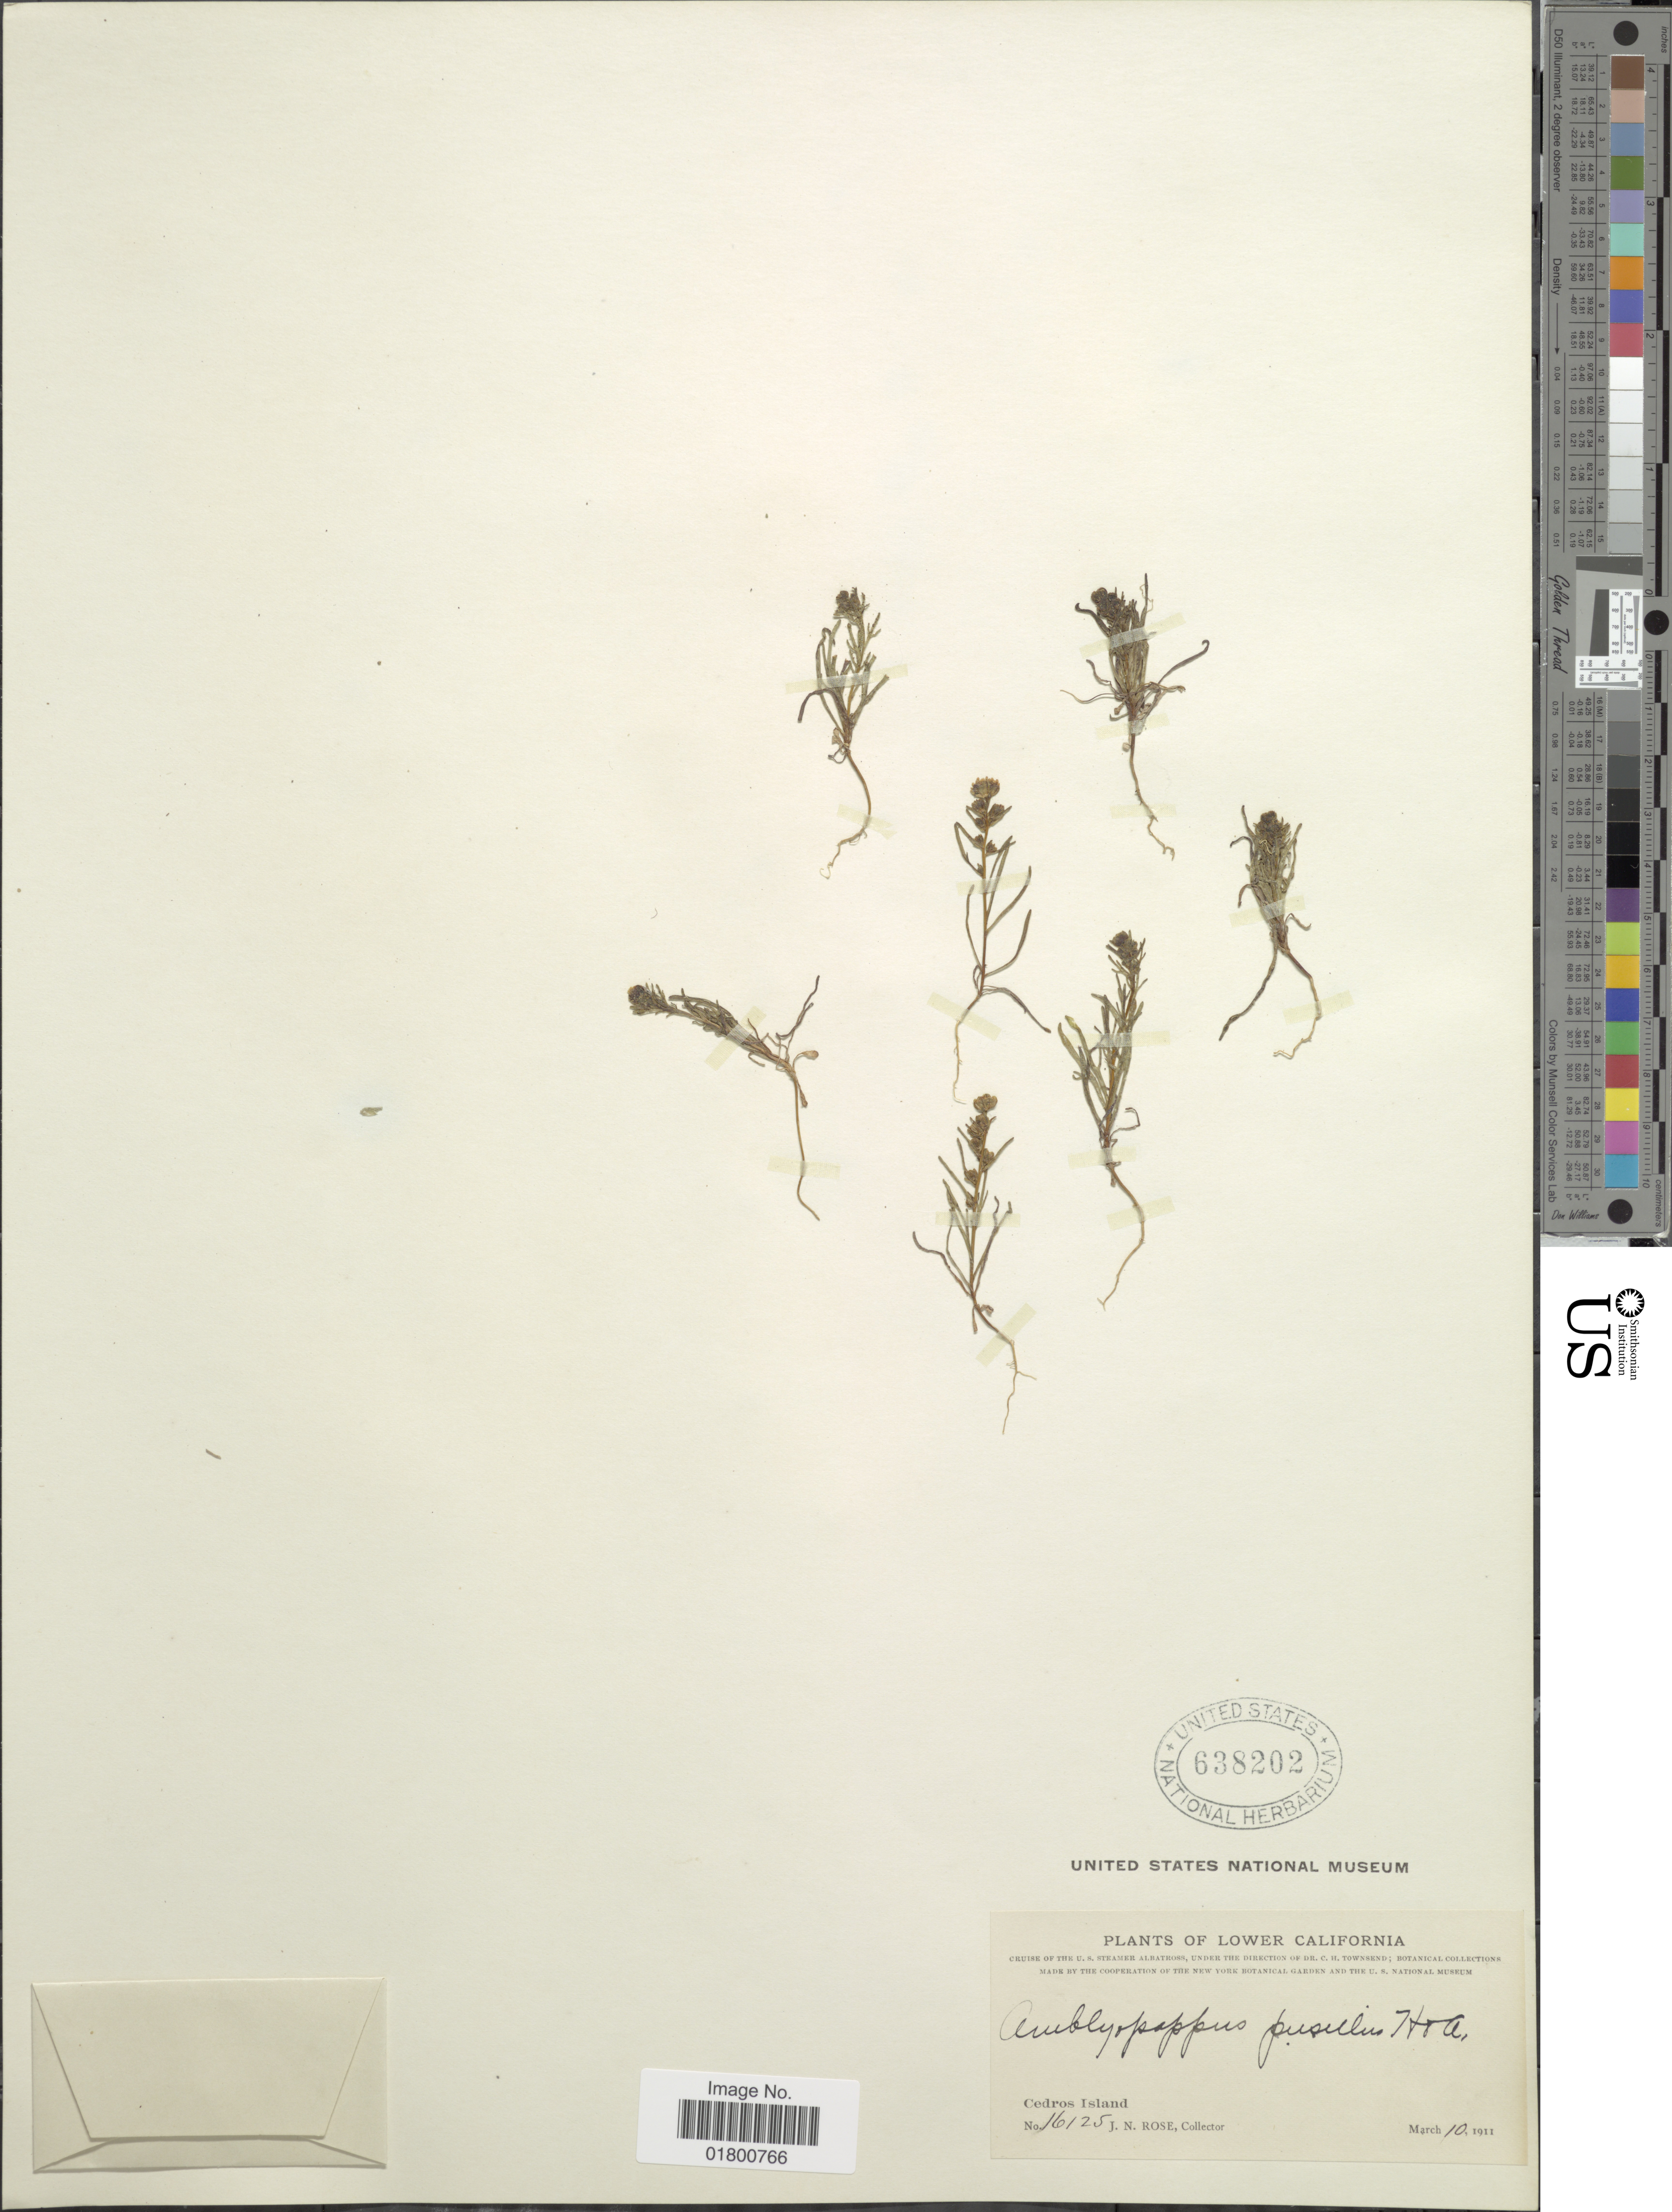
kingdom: Plantae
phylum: Tracheophyta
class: Magnoliopsida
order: Asterales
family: Asteraceae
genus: Amblyopappus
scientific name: Amblyopappus pusillus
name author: Hook. & Arn.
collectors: J. N. Rose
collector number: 16125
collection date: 1911-03-10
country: Mexico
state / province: Baja California Sur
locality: Lower California, Cedros Island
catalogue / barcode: US 638202